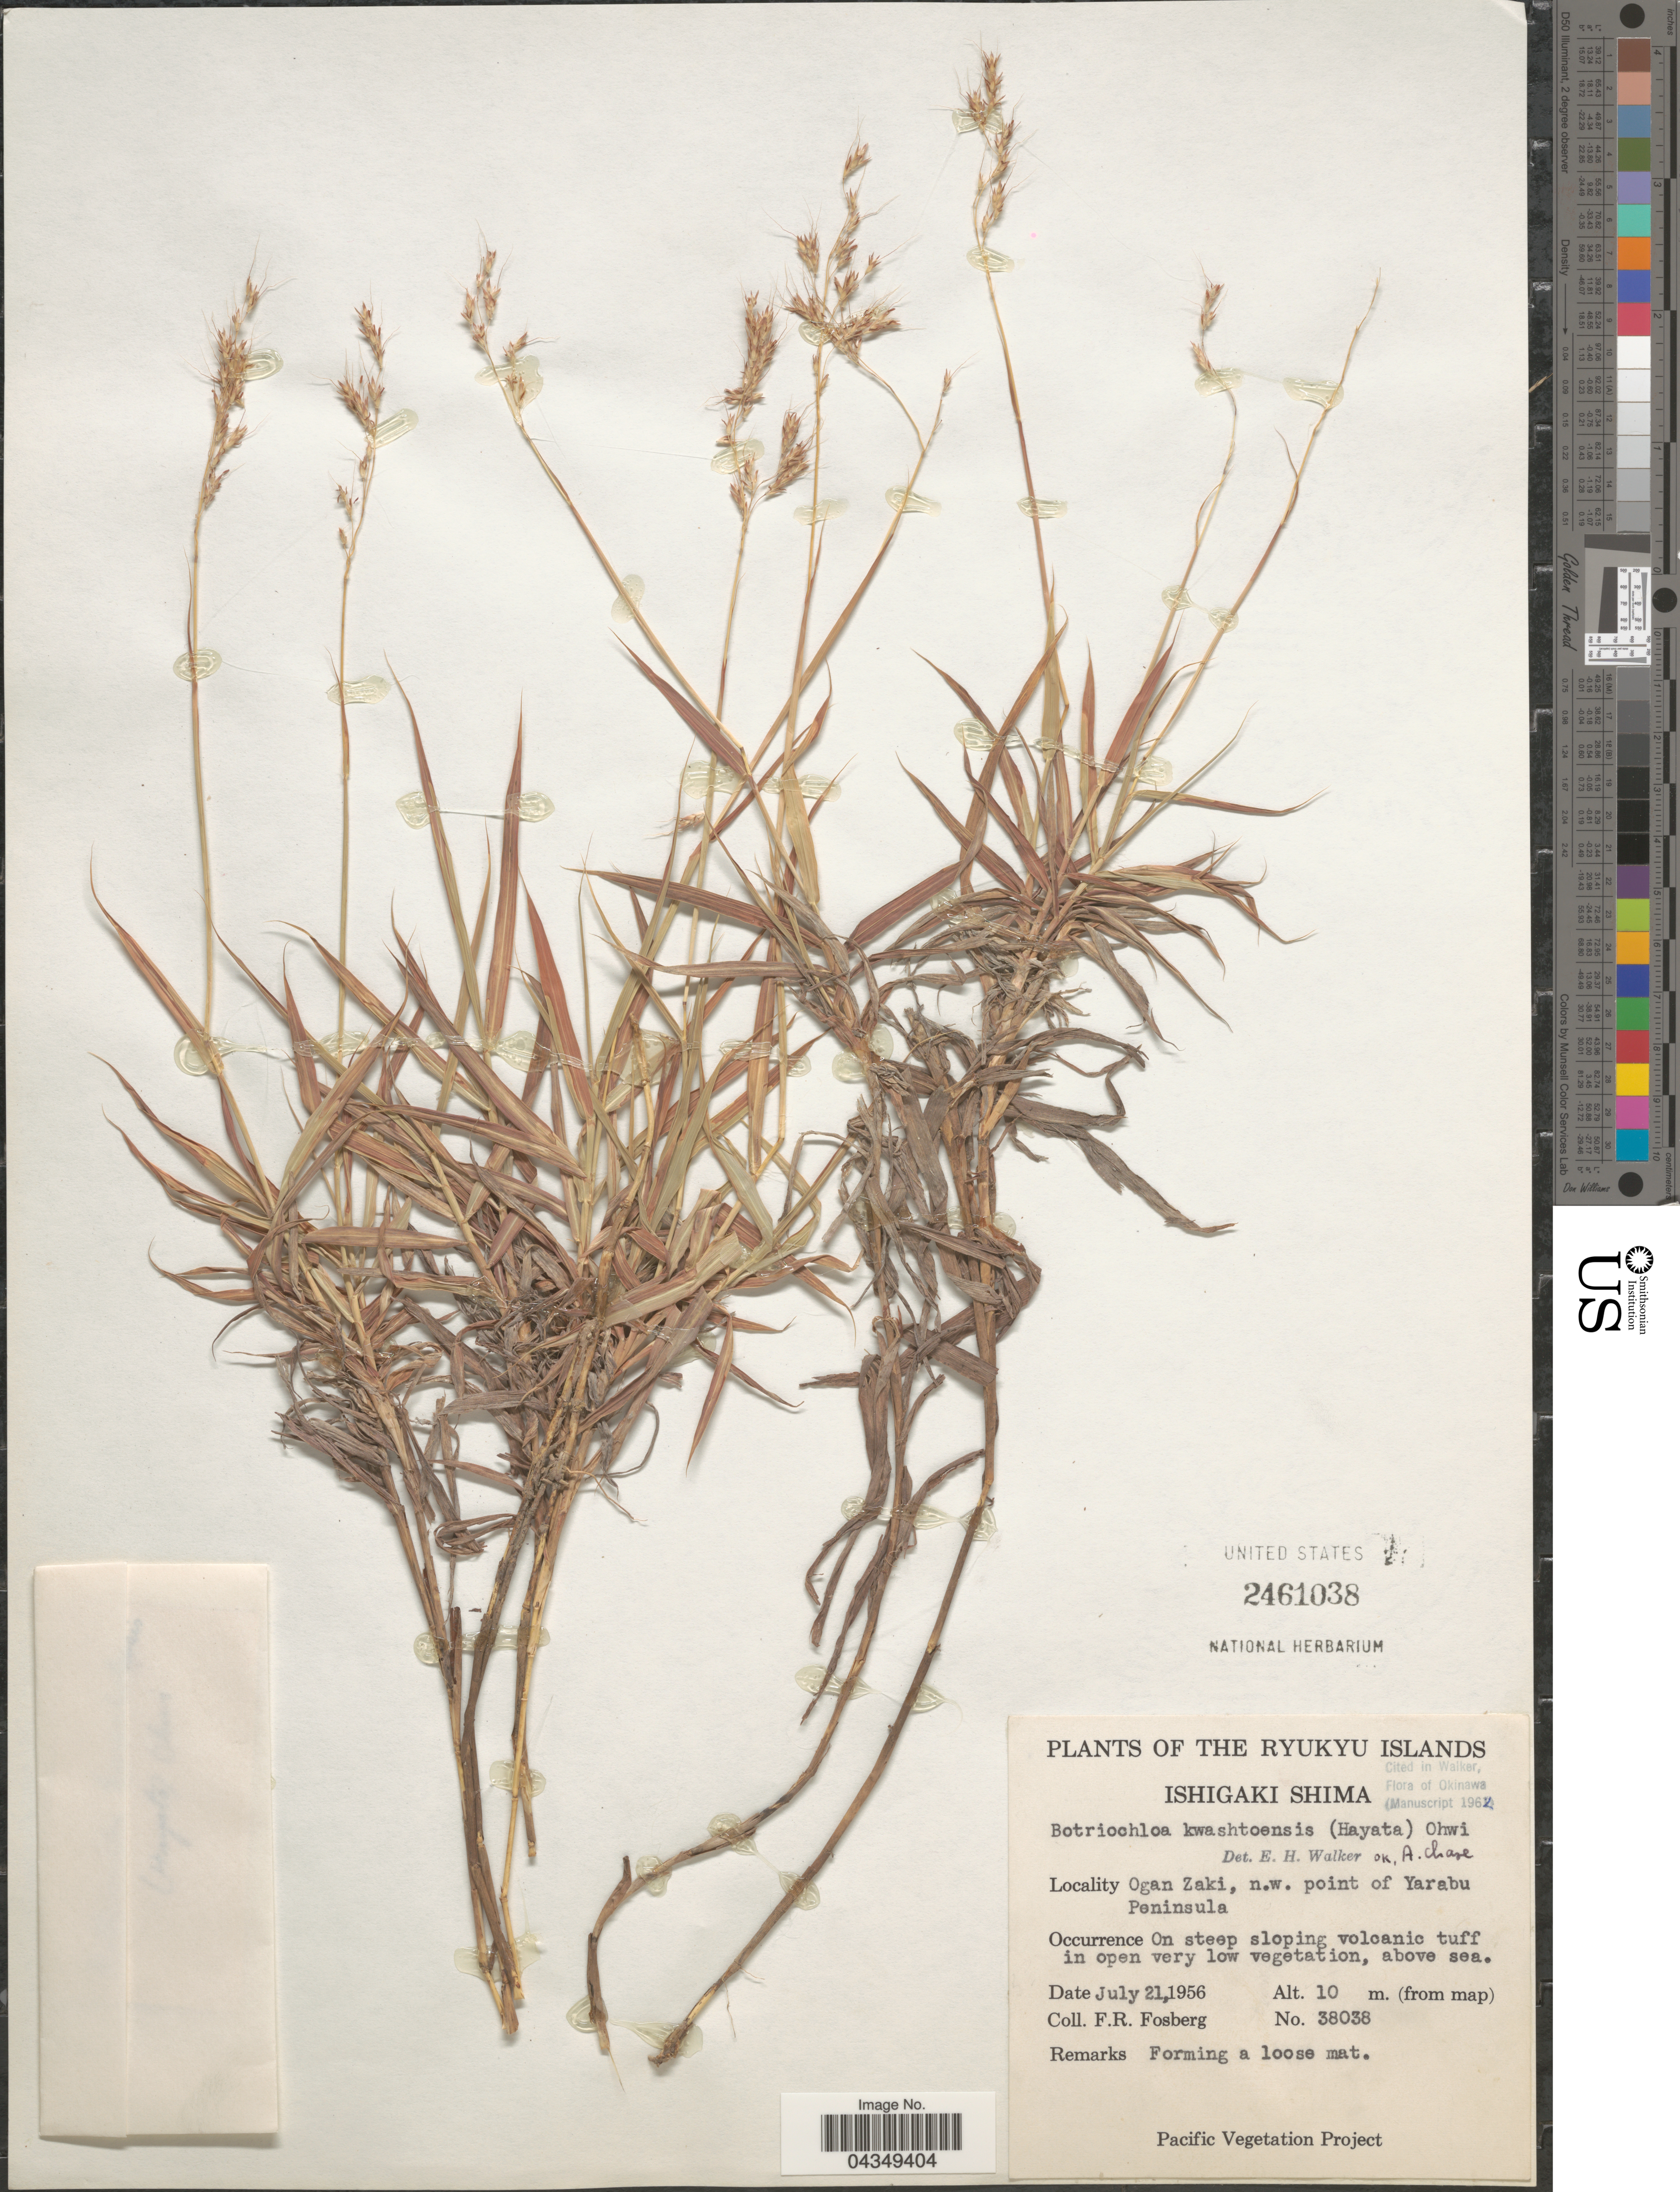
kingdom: Plantae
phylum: Tracheophyta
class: Liliopsida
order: Poales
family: Poaceae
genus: Capillipedium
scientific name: Capillipedium kwashotense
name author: (Hayata) C. C. Hsu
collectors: F. R. Fosberg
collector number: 38038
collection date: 1956-07-21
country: Japan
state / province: Okinawa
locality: The Ryukyu Islands. Ishigaki Shima. Ogan Zaki, n.w. point of Yarabu Peninsula.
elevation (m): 10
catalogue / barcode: US 2461038